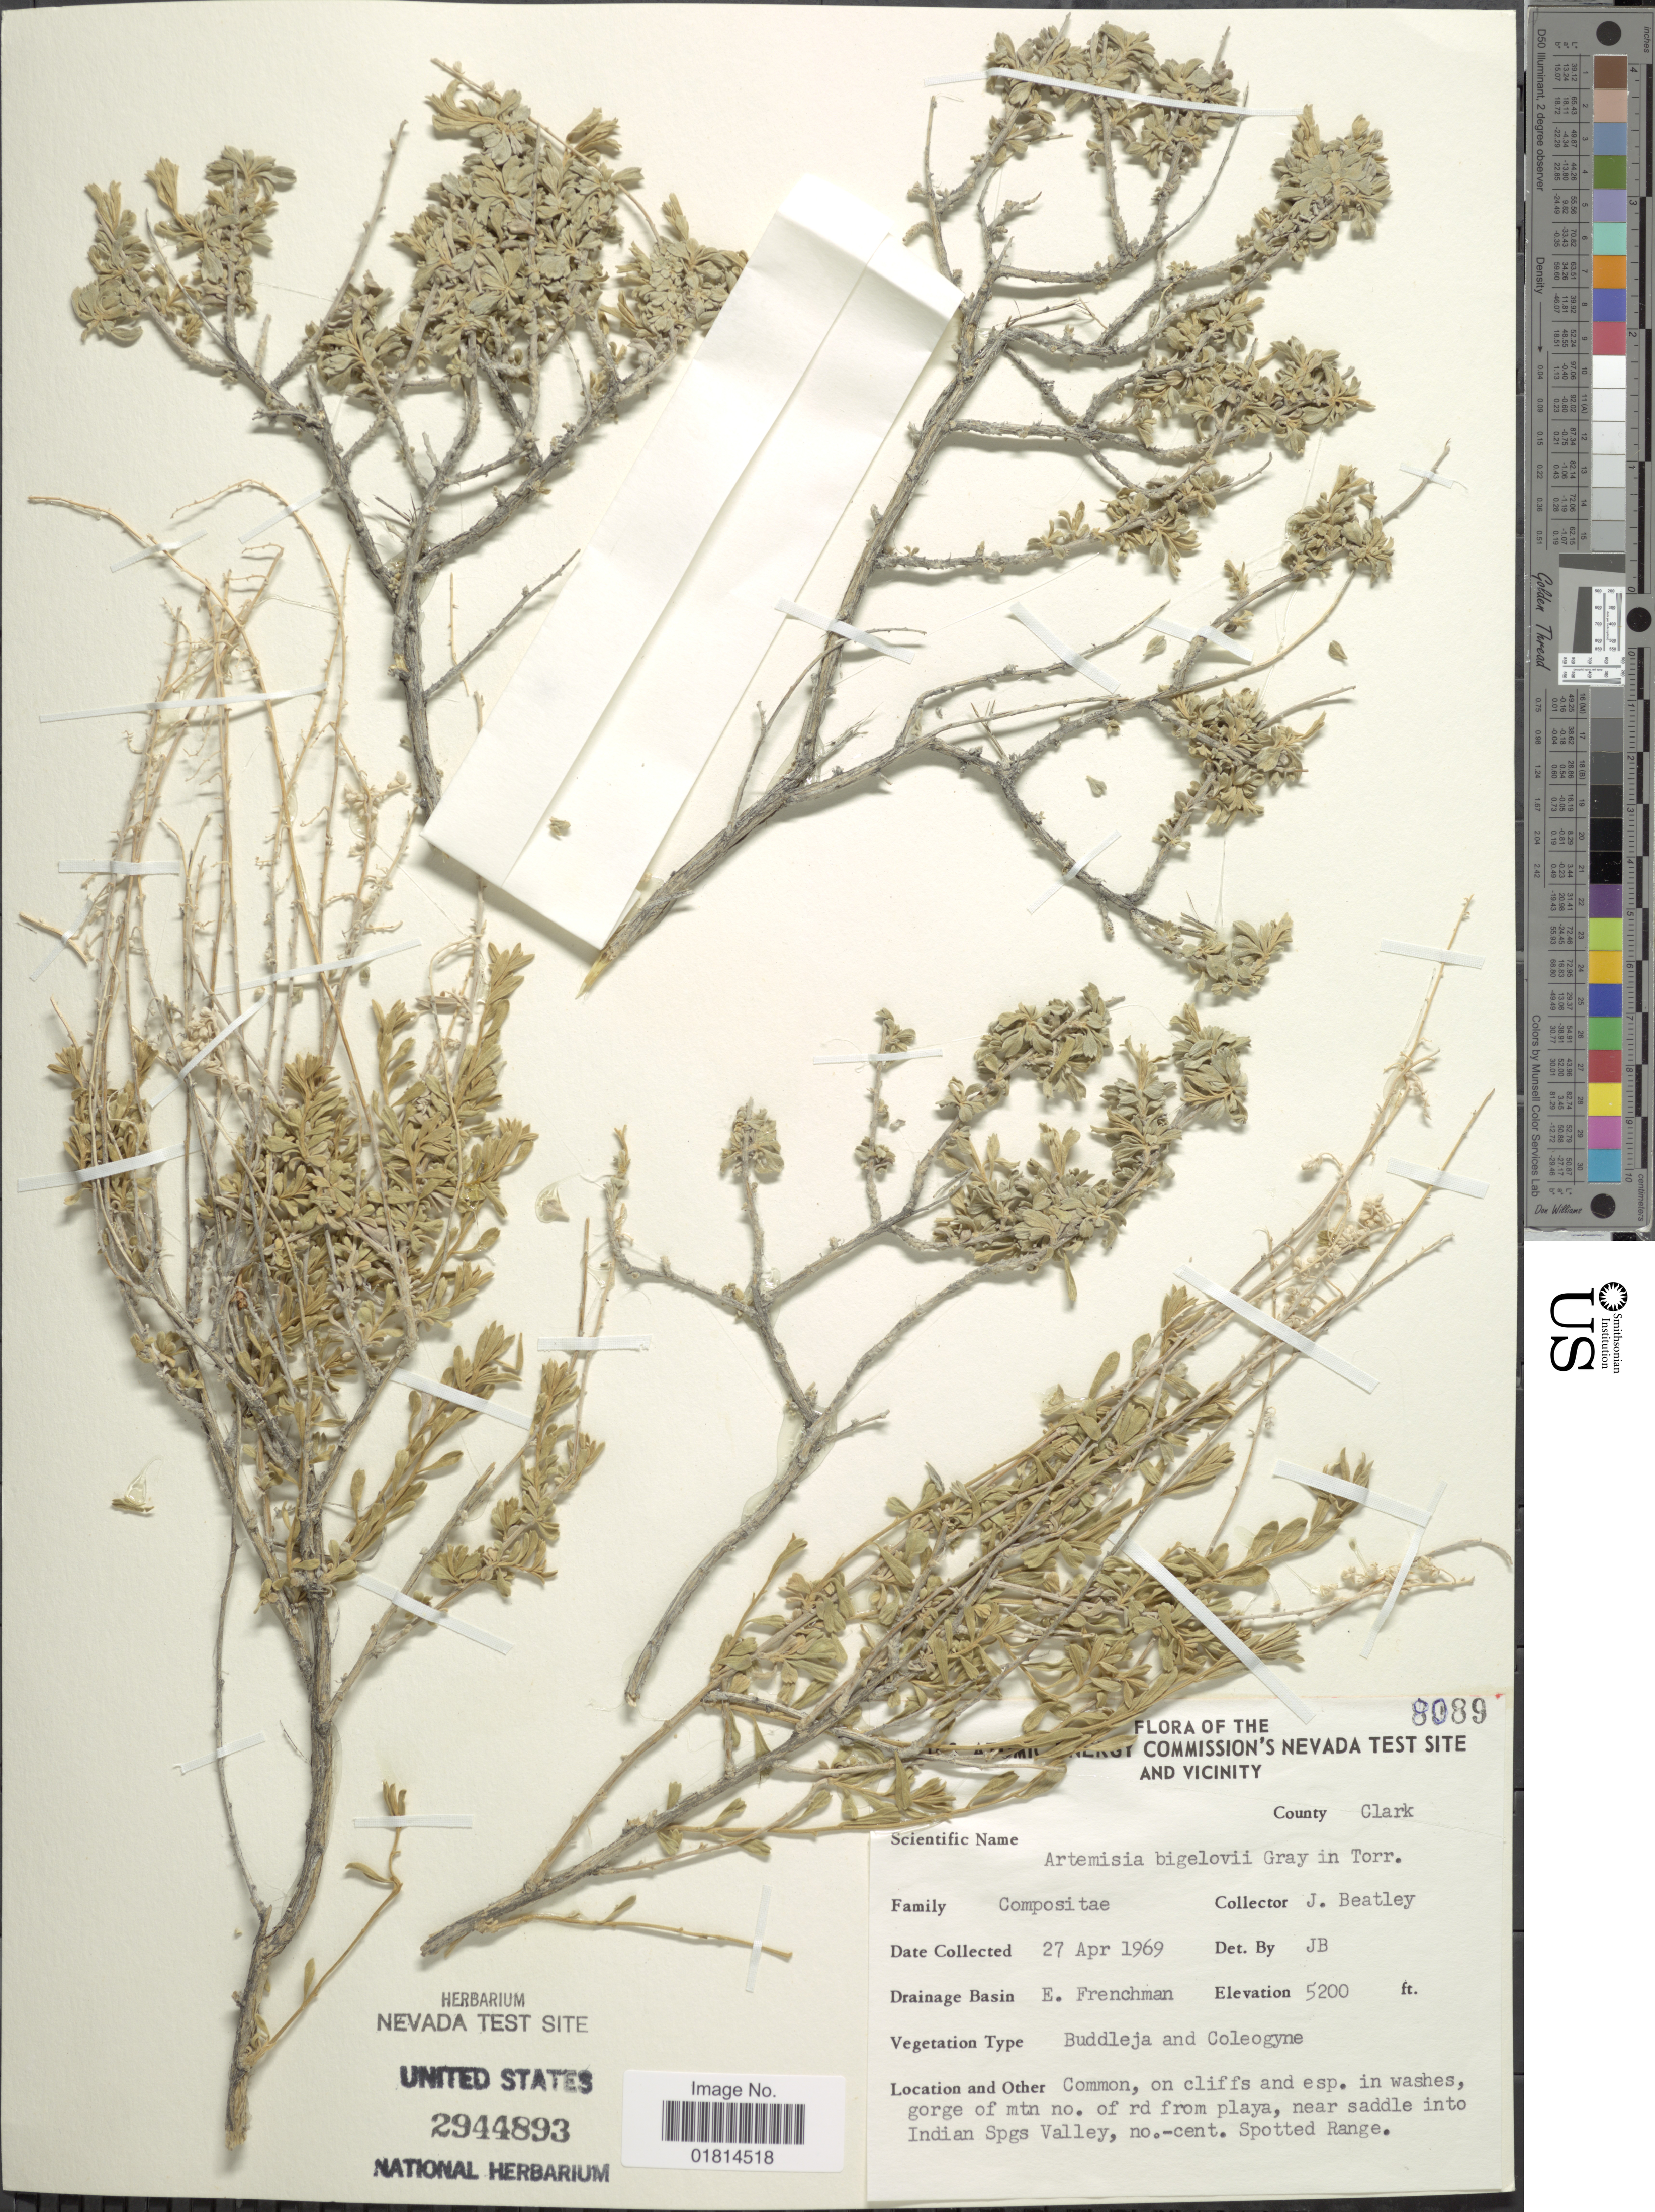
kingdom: Plantae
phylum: Tracheophyta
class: Magnoliopsida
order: Asterales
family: Asteraceae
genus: Artemisia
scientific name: Artemisia bigelovii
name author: A. Gray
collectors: J. C. Beatley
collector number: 8089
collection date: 1969-04-27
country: United States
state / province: Nevada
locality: USA Atomic Energy Commission's Nevada Test Site and Vicinity. County Clark. E. Frenchman. Gorge of mtn no. of rd from playa, near saddle into Indian Spgs Valley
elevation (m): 1585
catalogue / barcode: US 2944893